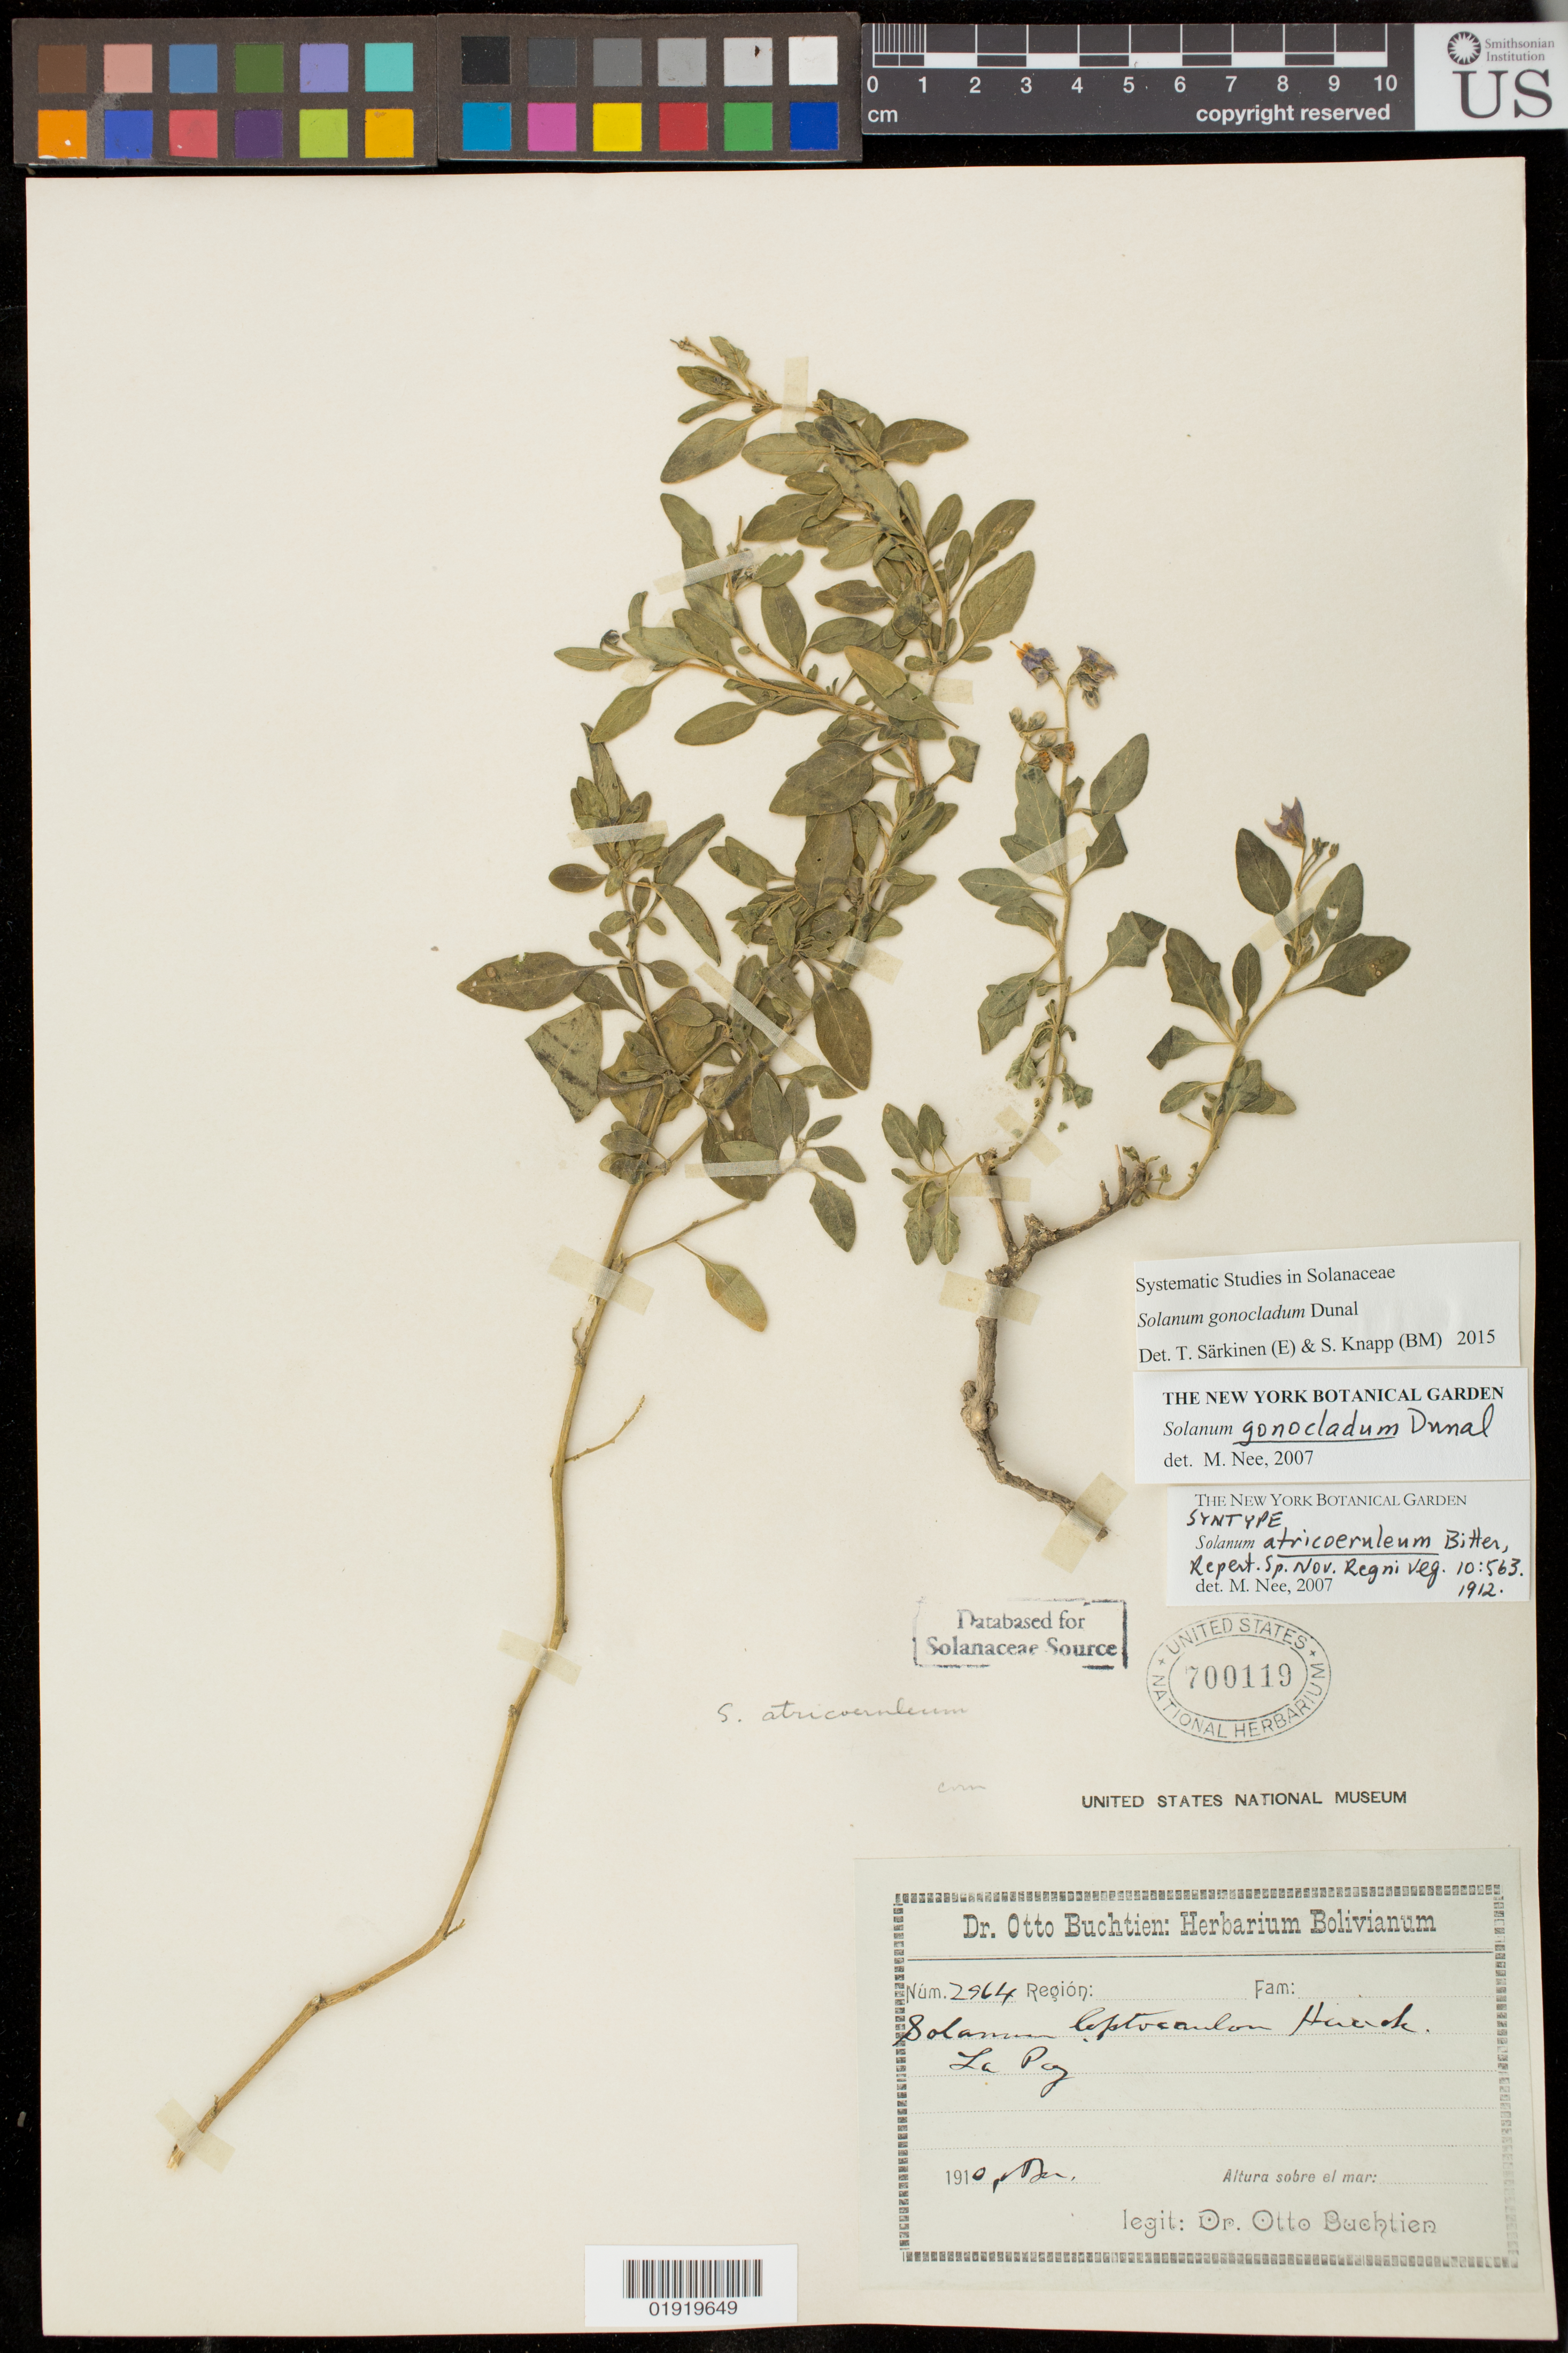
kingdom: Plantae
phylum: Tracheophyta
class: Magnoliopsida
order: Solanales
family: Solanaceae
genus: Solanum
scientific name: Solanum atricoeruleum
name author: Bitter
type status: Isosyntype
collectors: O. Buchtien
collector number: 2964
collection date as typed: Apr 1910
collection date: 1910-04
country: Bolivia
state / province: La Paz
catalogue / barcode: US 700119